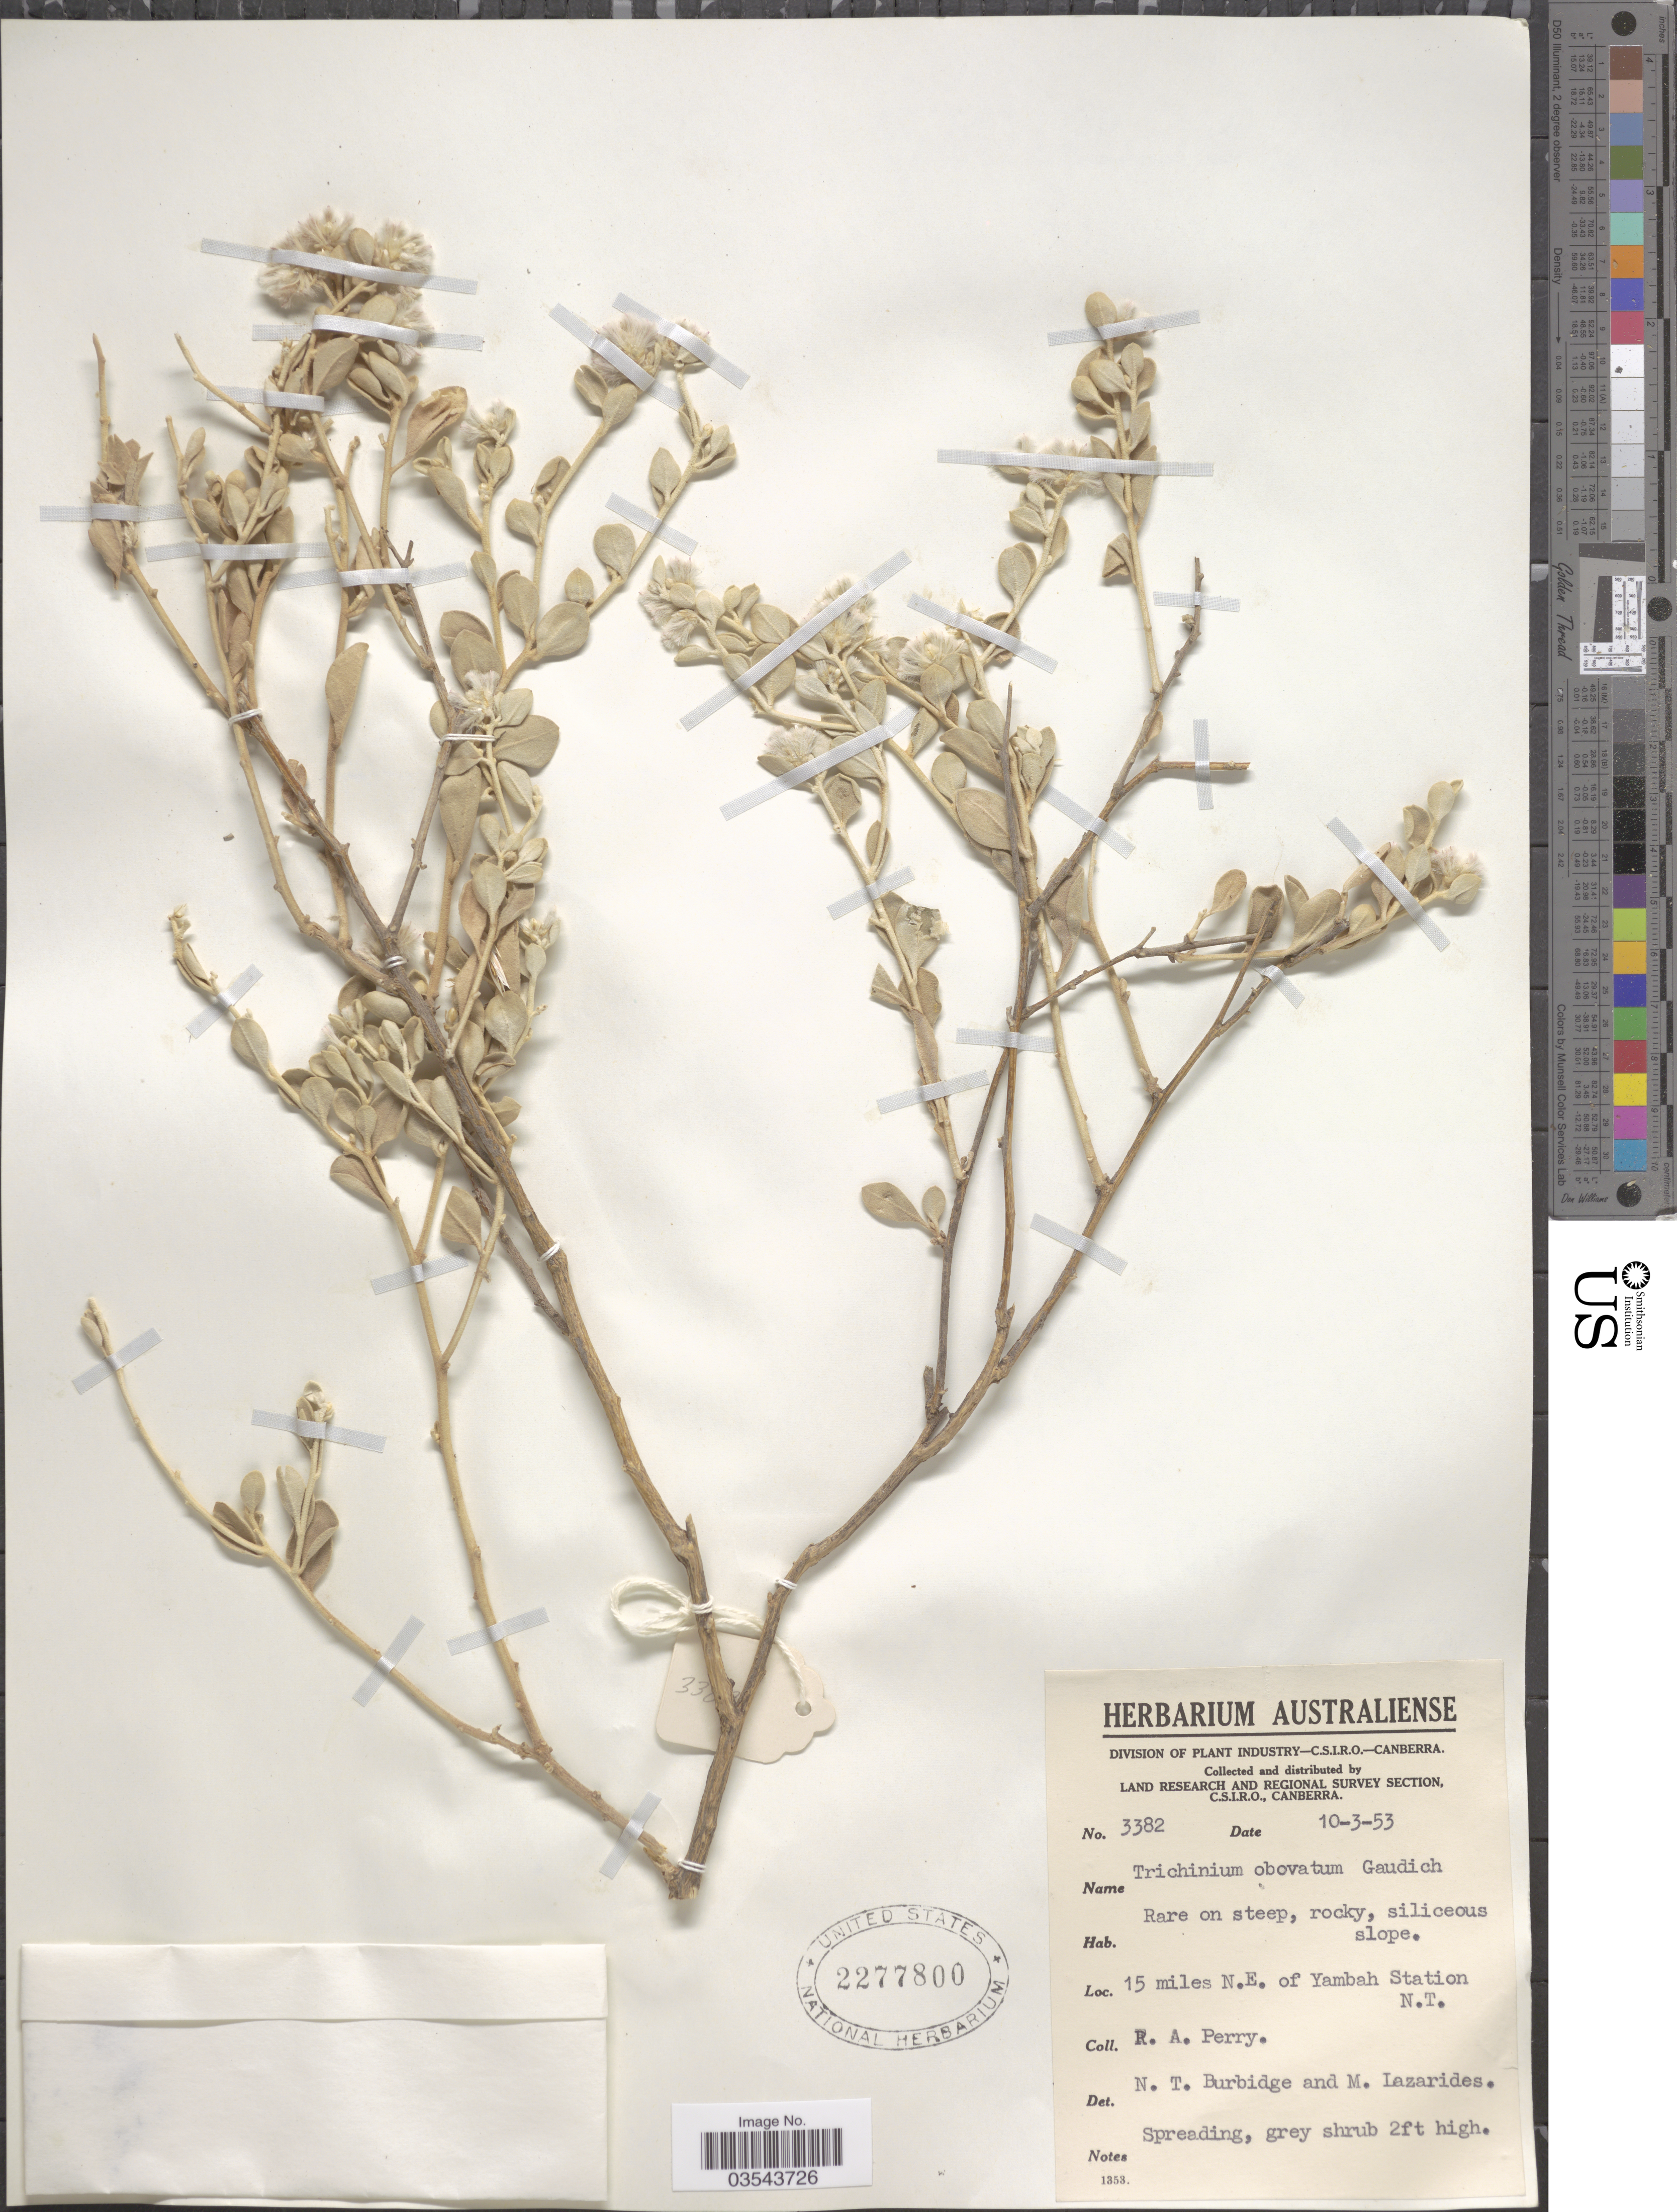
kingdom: Plantae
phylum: Tracheophyta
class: Magnoliopsida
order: Caryophyllales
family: Amaranthaceae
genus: Ptilotus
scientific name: Ptilotus obovatus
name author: (Gaudich.) F. Muell.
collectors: Perry, R. A.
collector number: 3382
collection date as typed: Transcribed d/m/y: 10/3/53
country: Australia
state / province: Northern Territory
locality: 15 miles N.E. of Yambah Station N.T.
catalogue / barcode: US 2277800